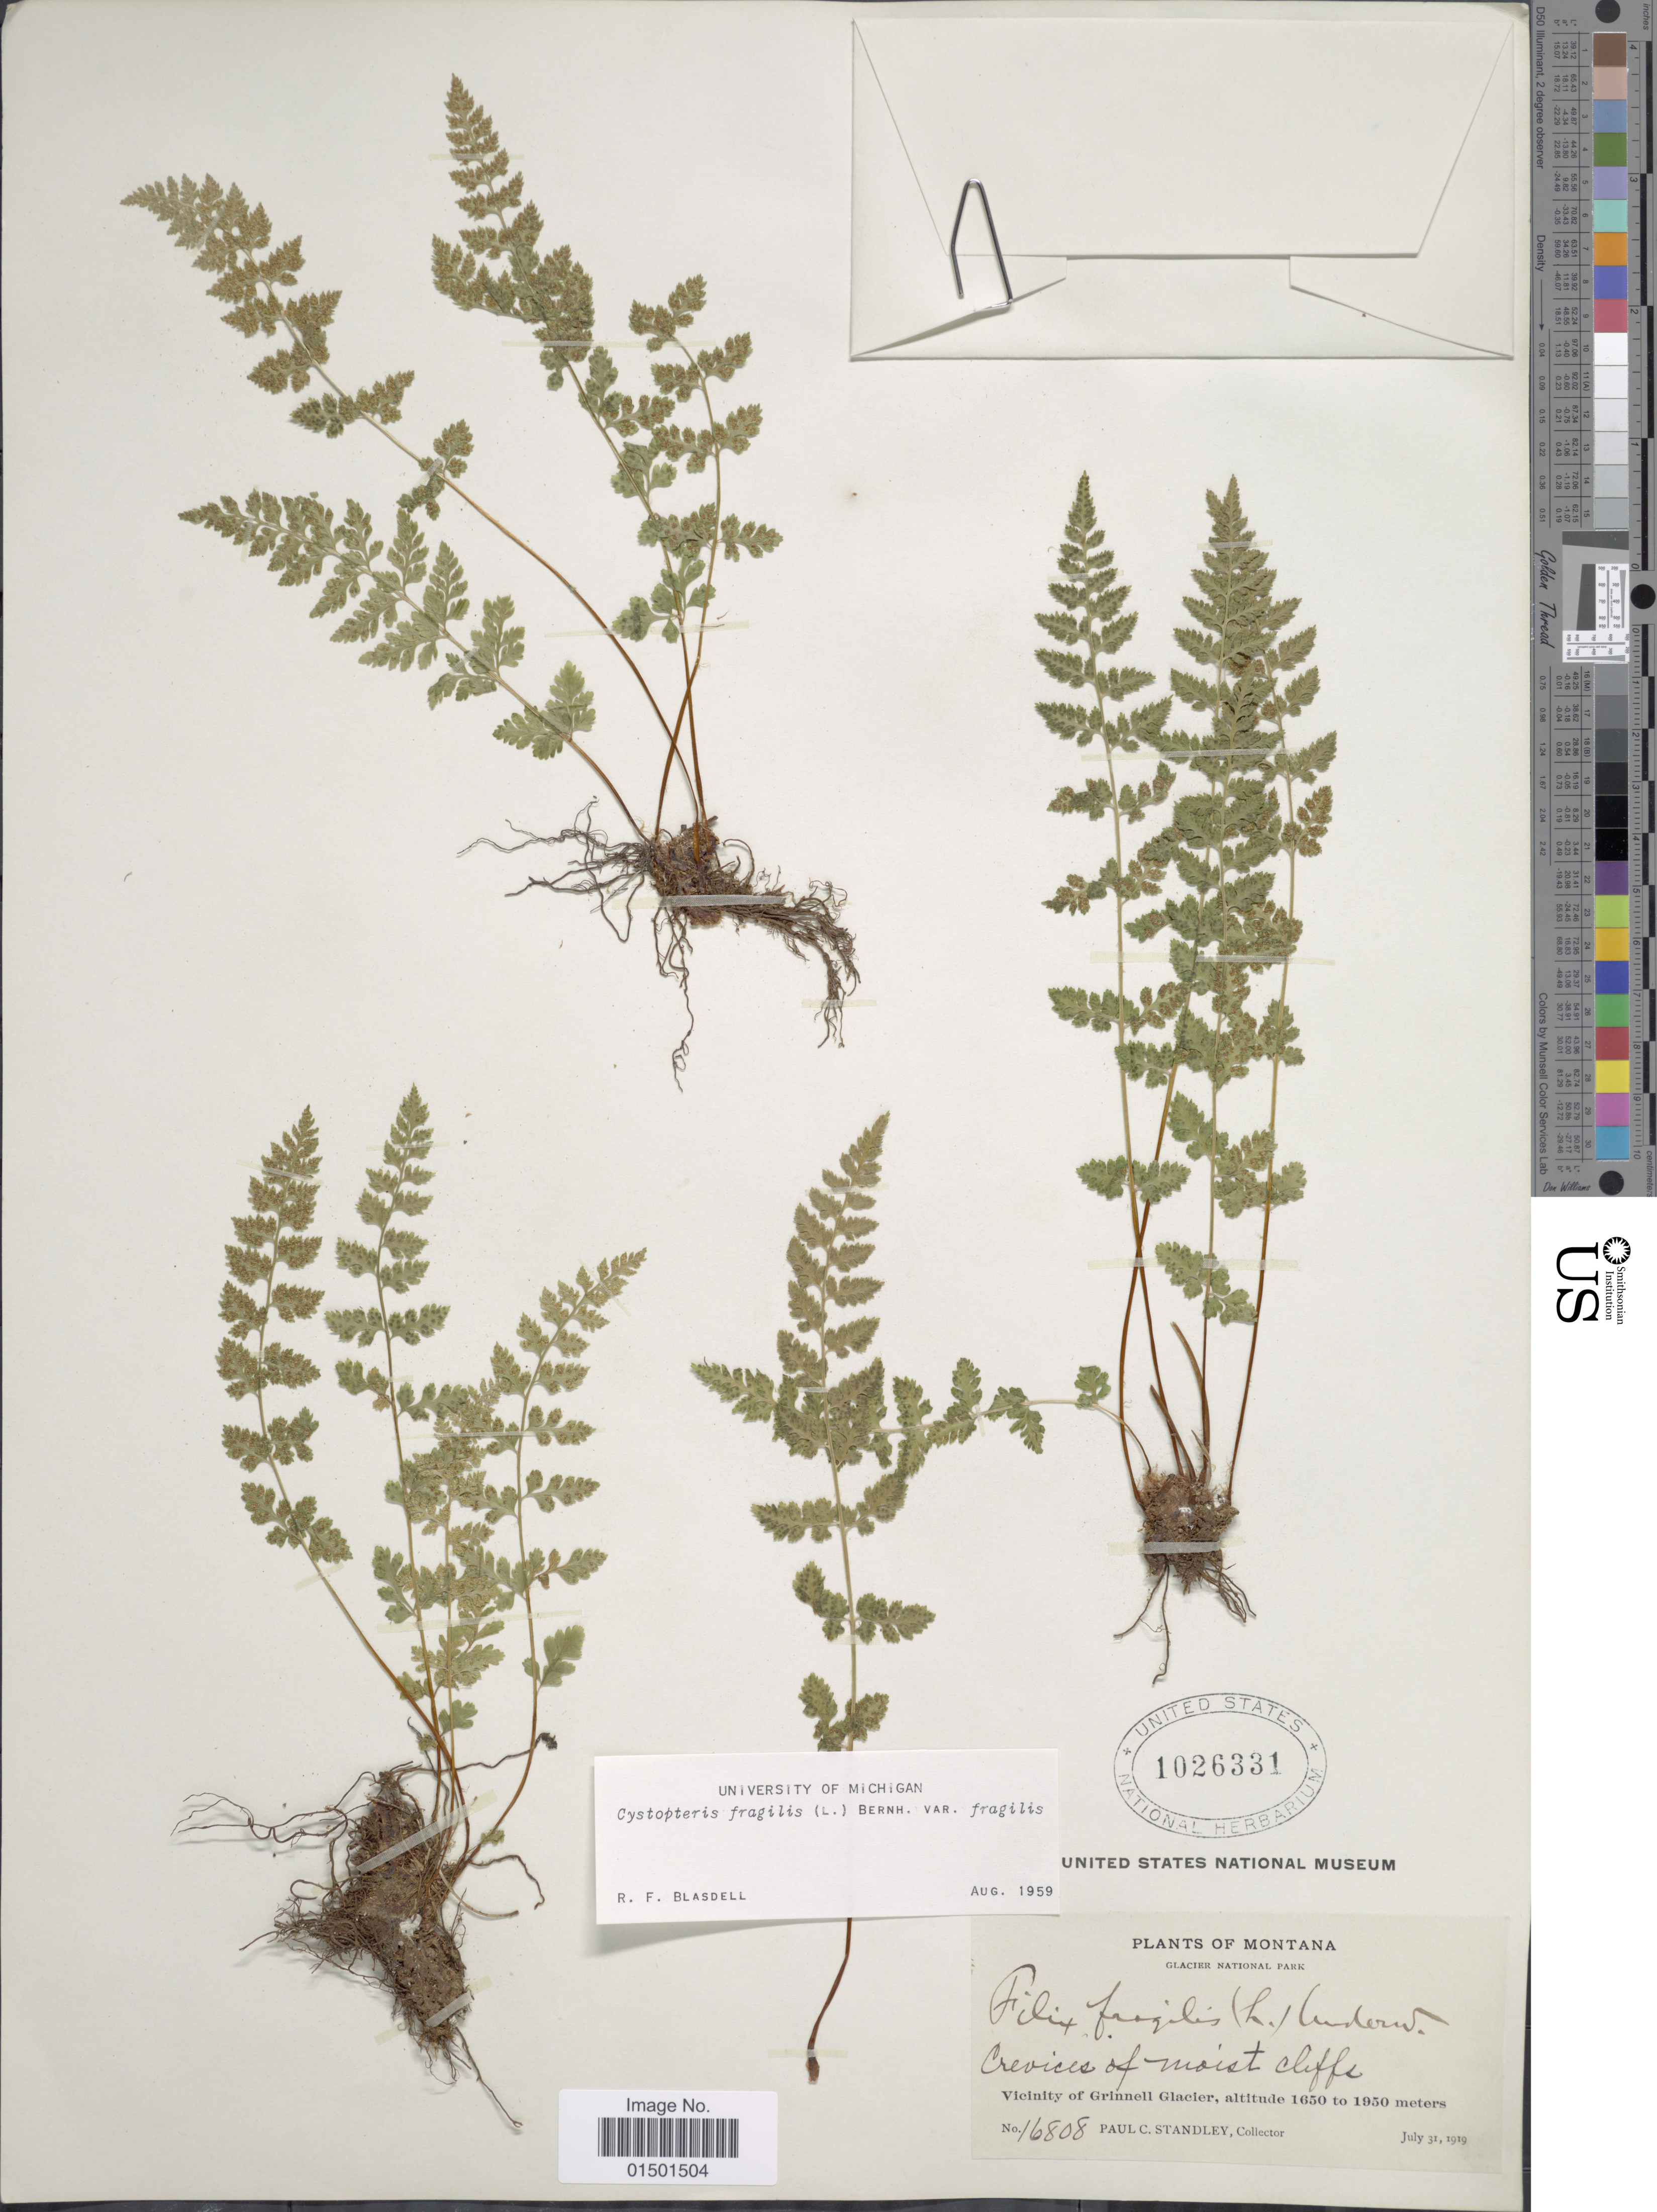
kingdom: Plantae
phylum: Tracheophyta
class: Polypodiopsida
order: Polypodiales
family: Cystopteridaceae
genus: Cystopteris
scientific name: Cystopteris fragilis var. fragilis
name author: (L.) Bernh.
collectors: P. C. Standley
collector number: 16808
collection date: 1919-07-31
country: United States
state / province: Montana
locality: Glacier National Park. Vicinity of Grinnell Glacier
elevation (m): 1650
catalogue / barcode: US 1026331